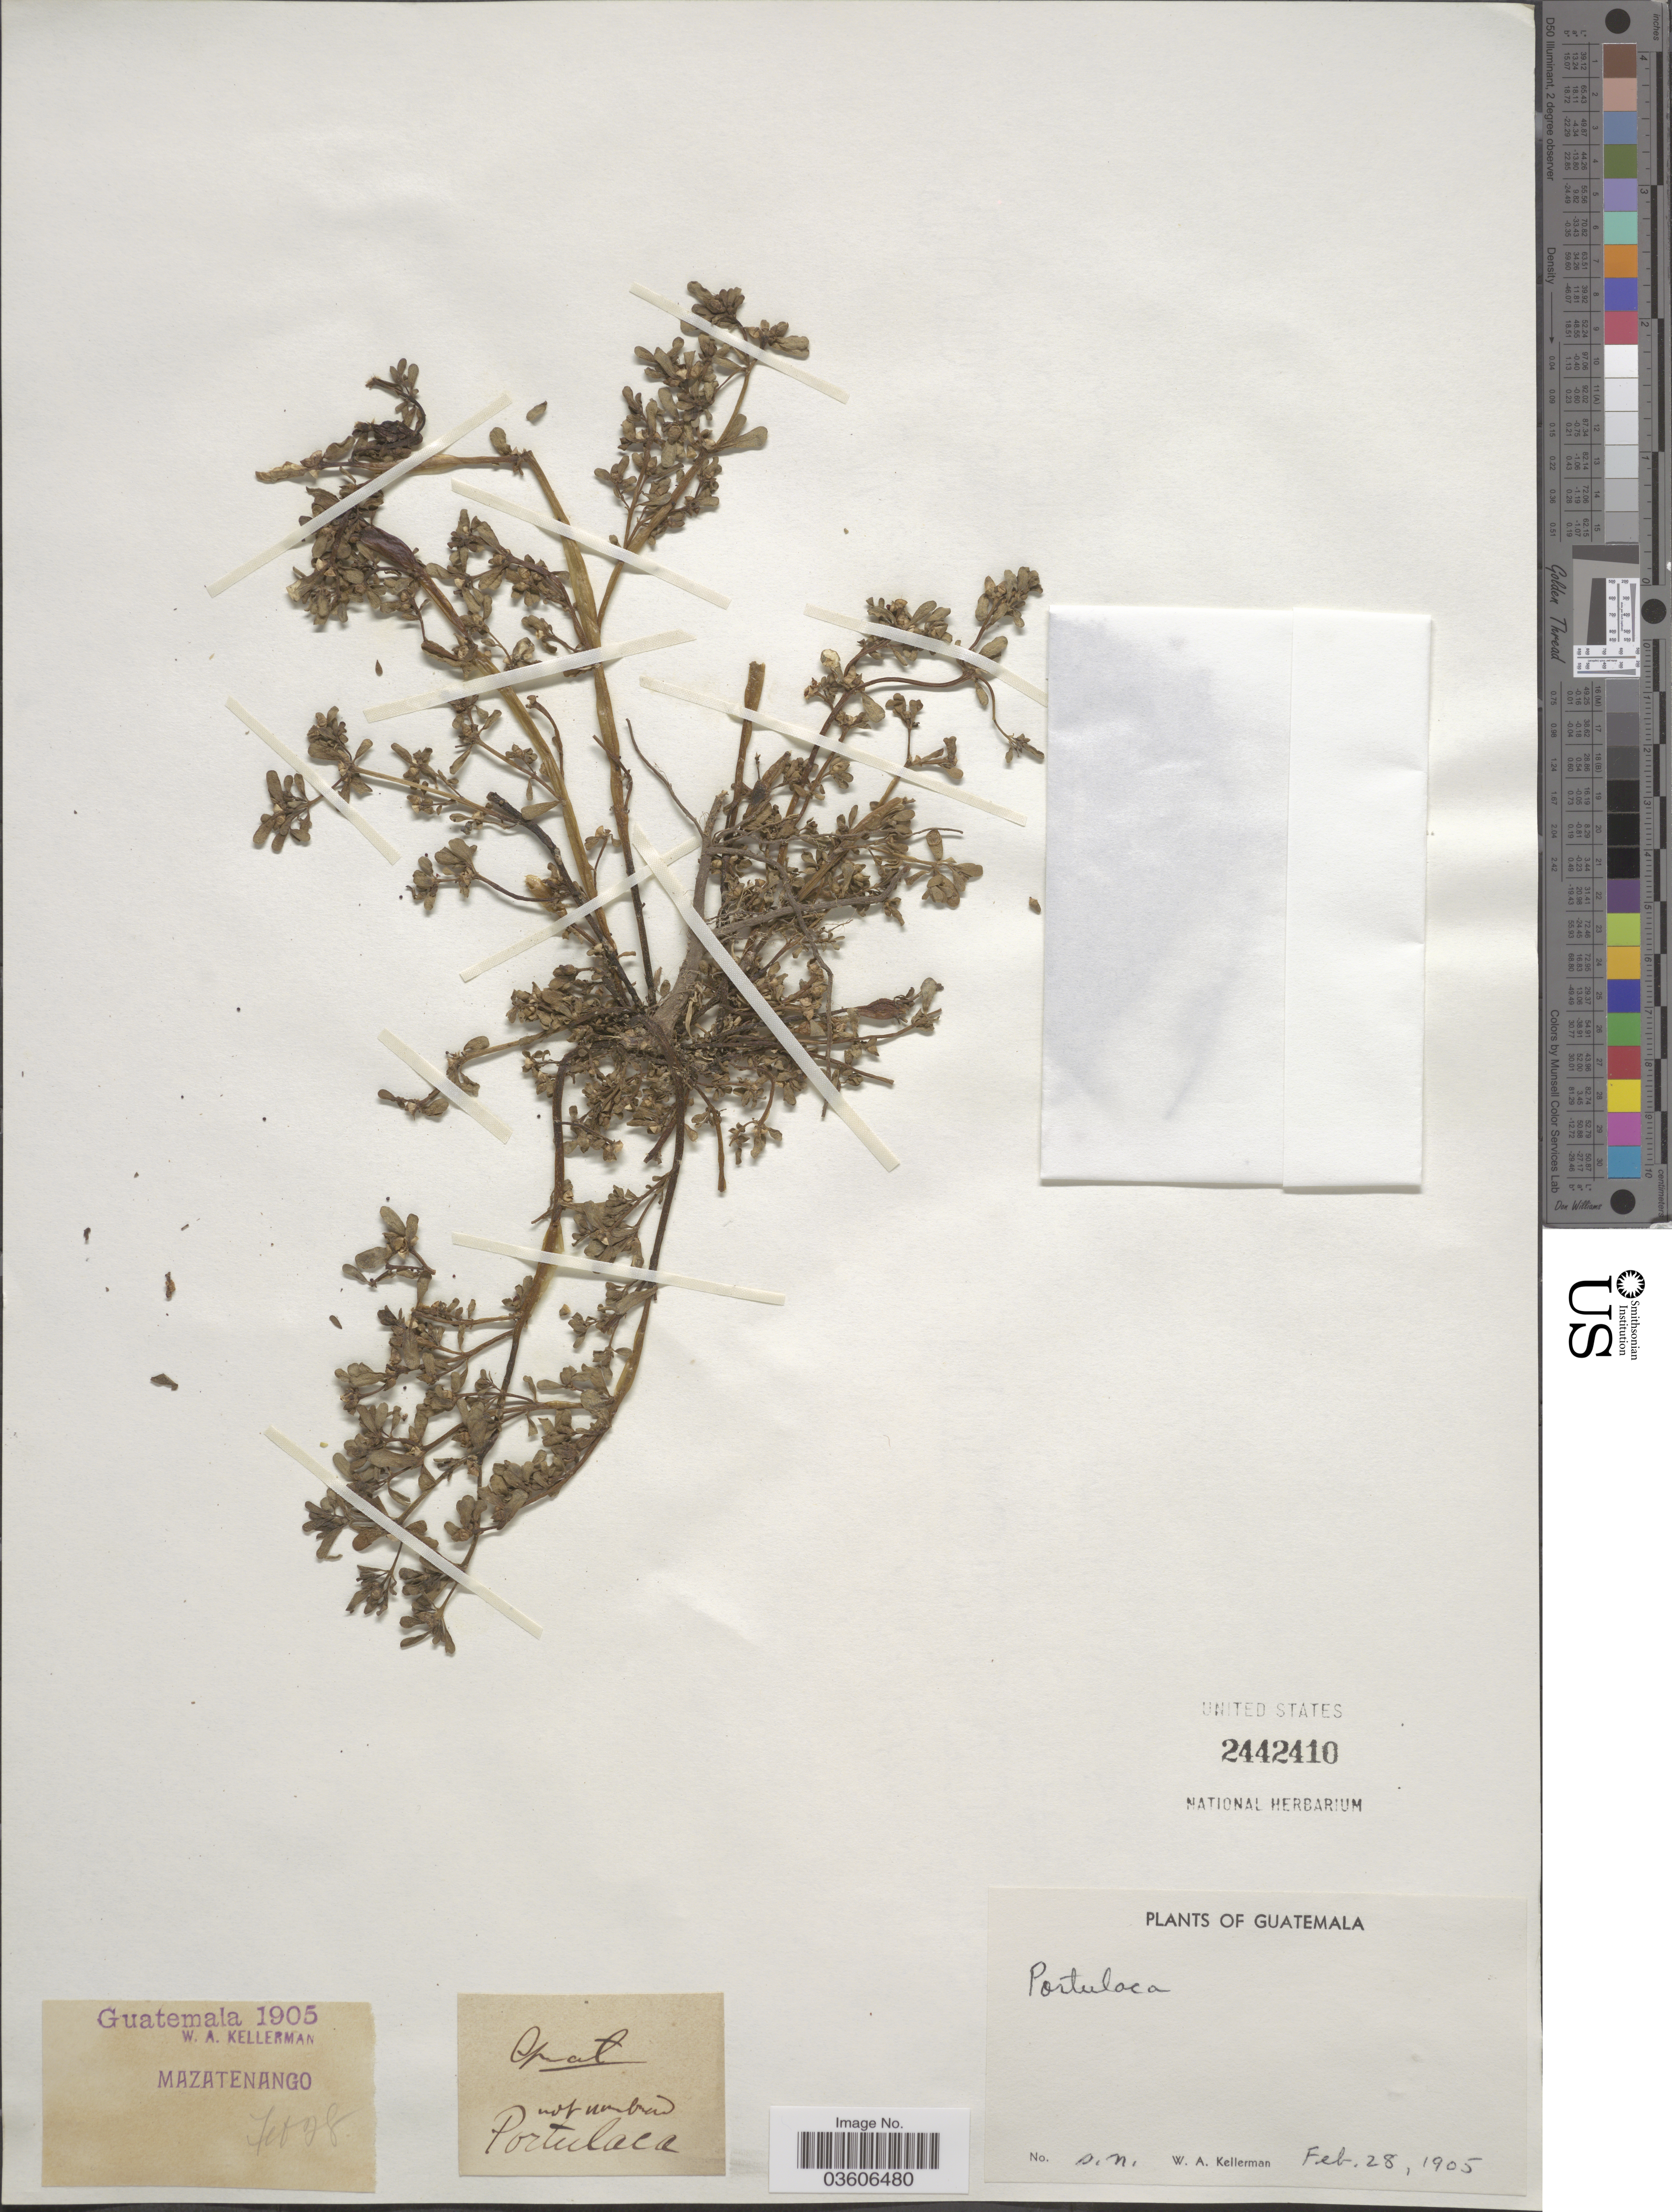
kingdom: Plantae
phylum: Tracheophyta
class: Magnoliopsida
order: Caryophyllales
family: Portulacaceae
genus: Portulaca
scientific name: Portulaca sp.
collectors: W. Kellerman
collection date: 1905-02-28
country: Guatemala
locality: Mazatenango.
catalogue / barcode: US 2442410